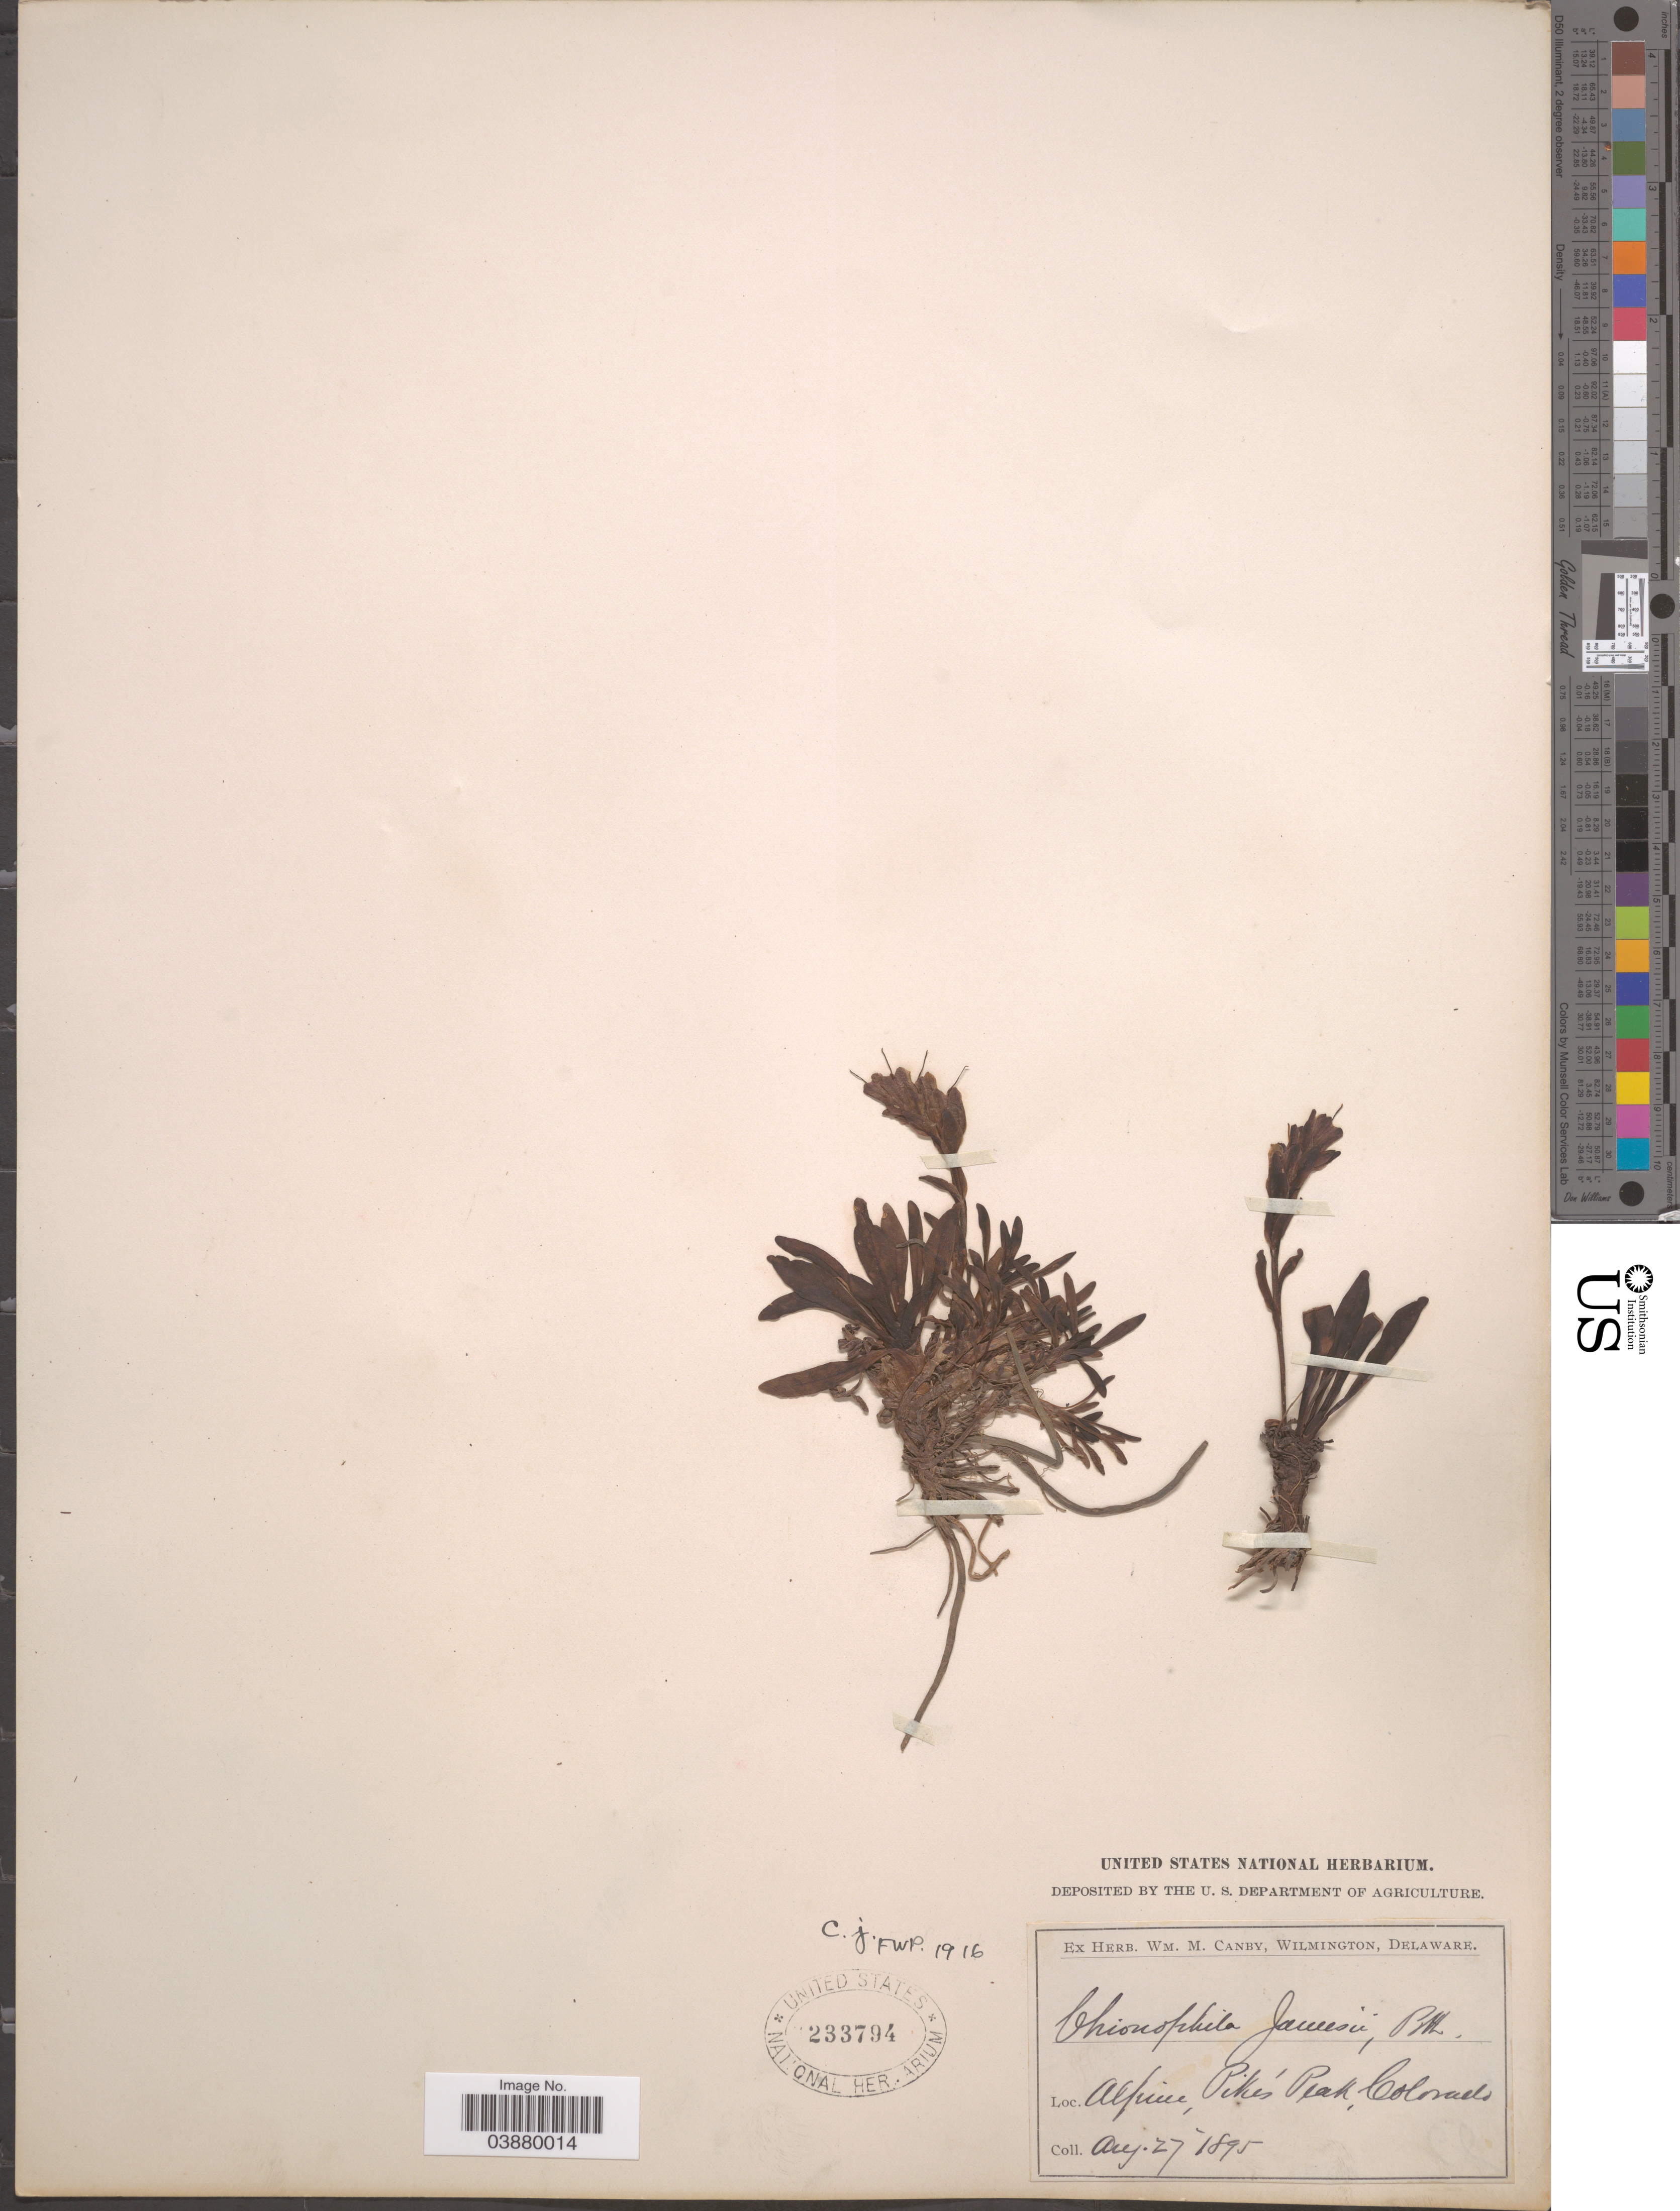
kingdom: Plantae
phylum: Tracheophyta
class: Magnoliopsida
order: Lamiales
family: Plantaginaceae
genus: Chionophila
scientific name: Chionophila jamesii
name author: Benth.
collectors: ex herb. W.M. Canby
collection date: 1895-08-27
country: United States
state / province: Colorado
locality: Alpine, Pikes Peak.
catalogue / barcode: US 233794